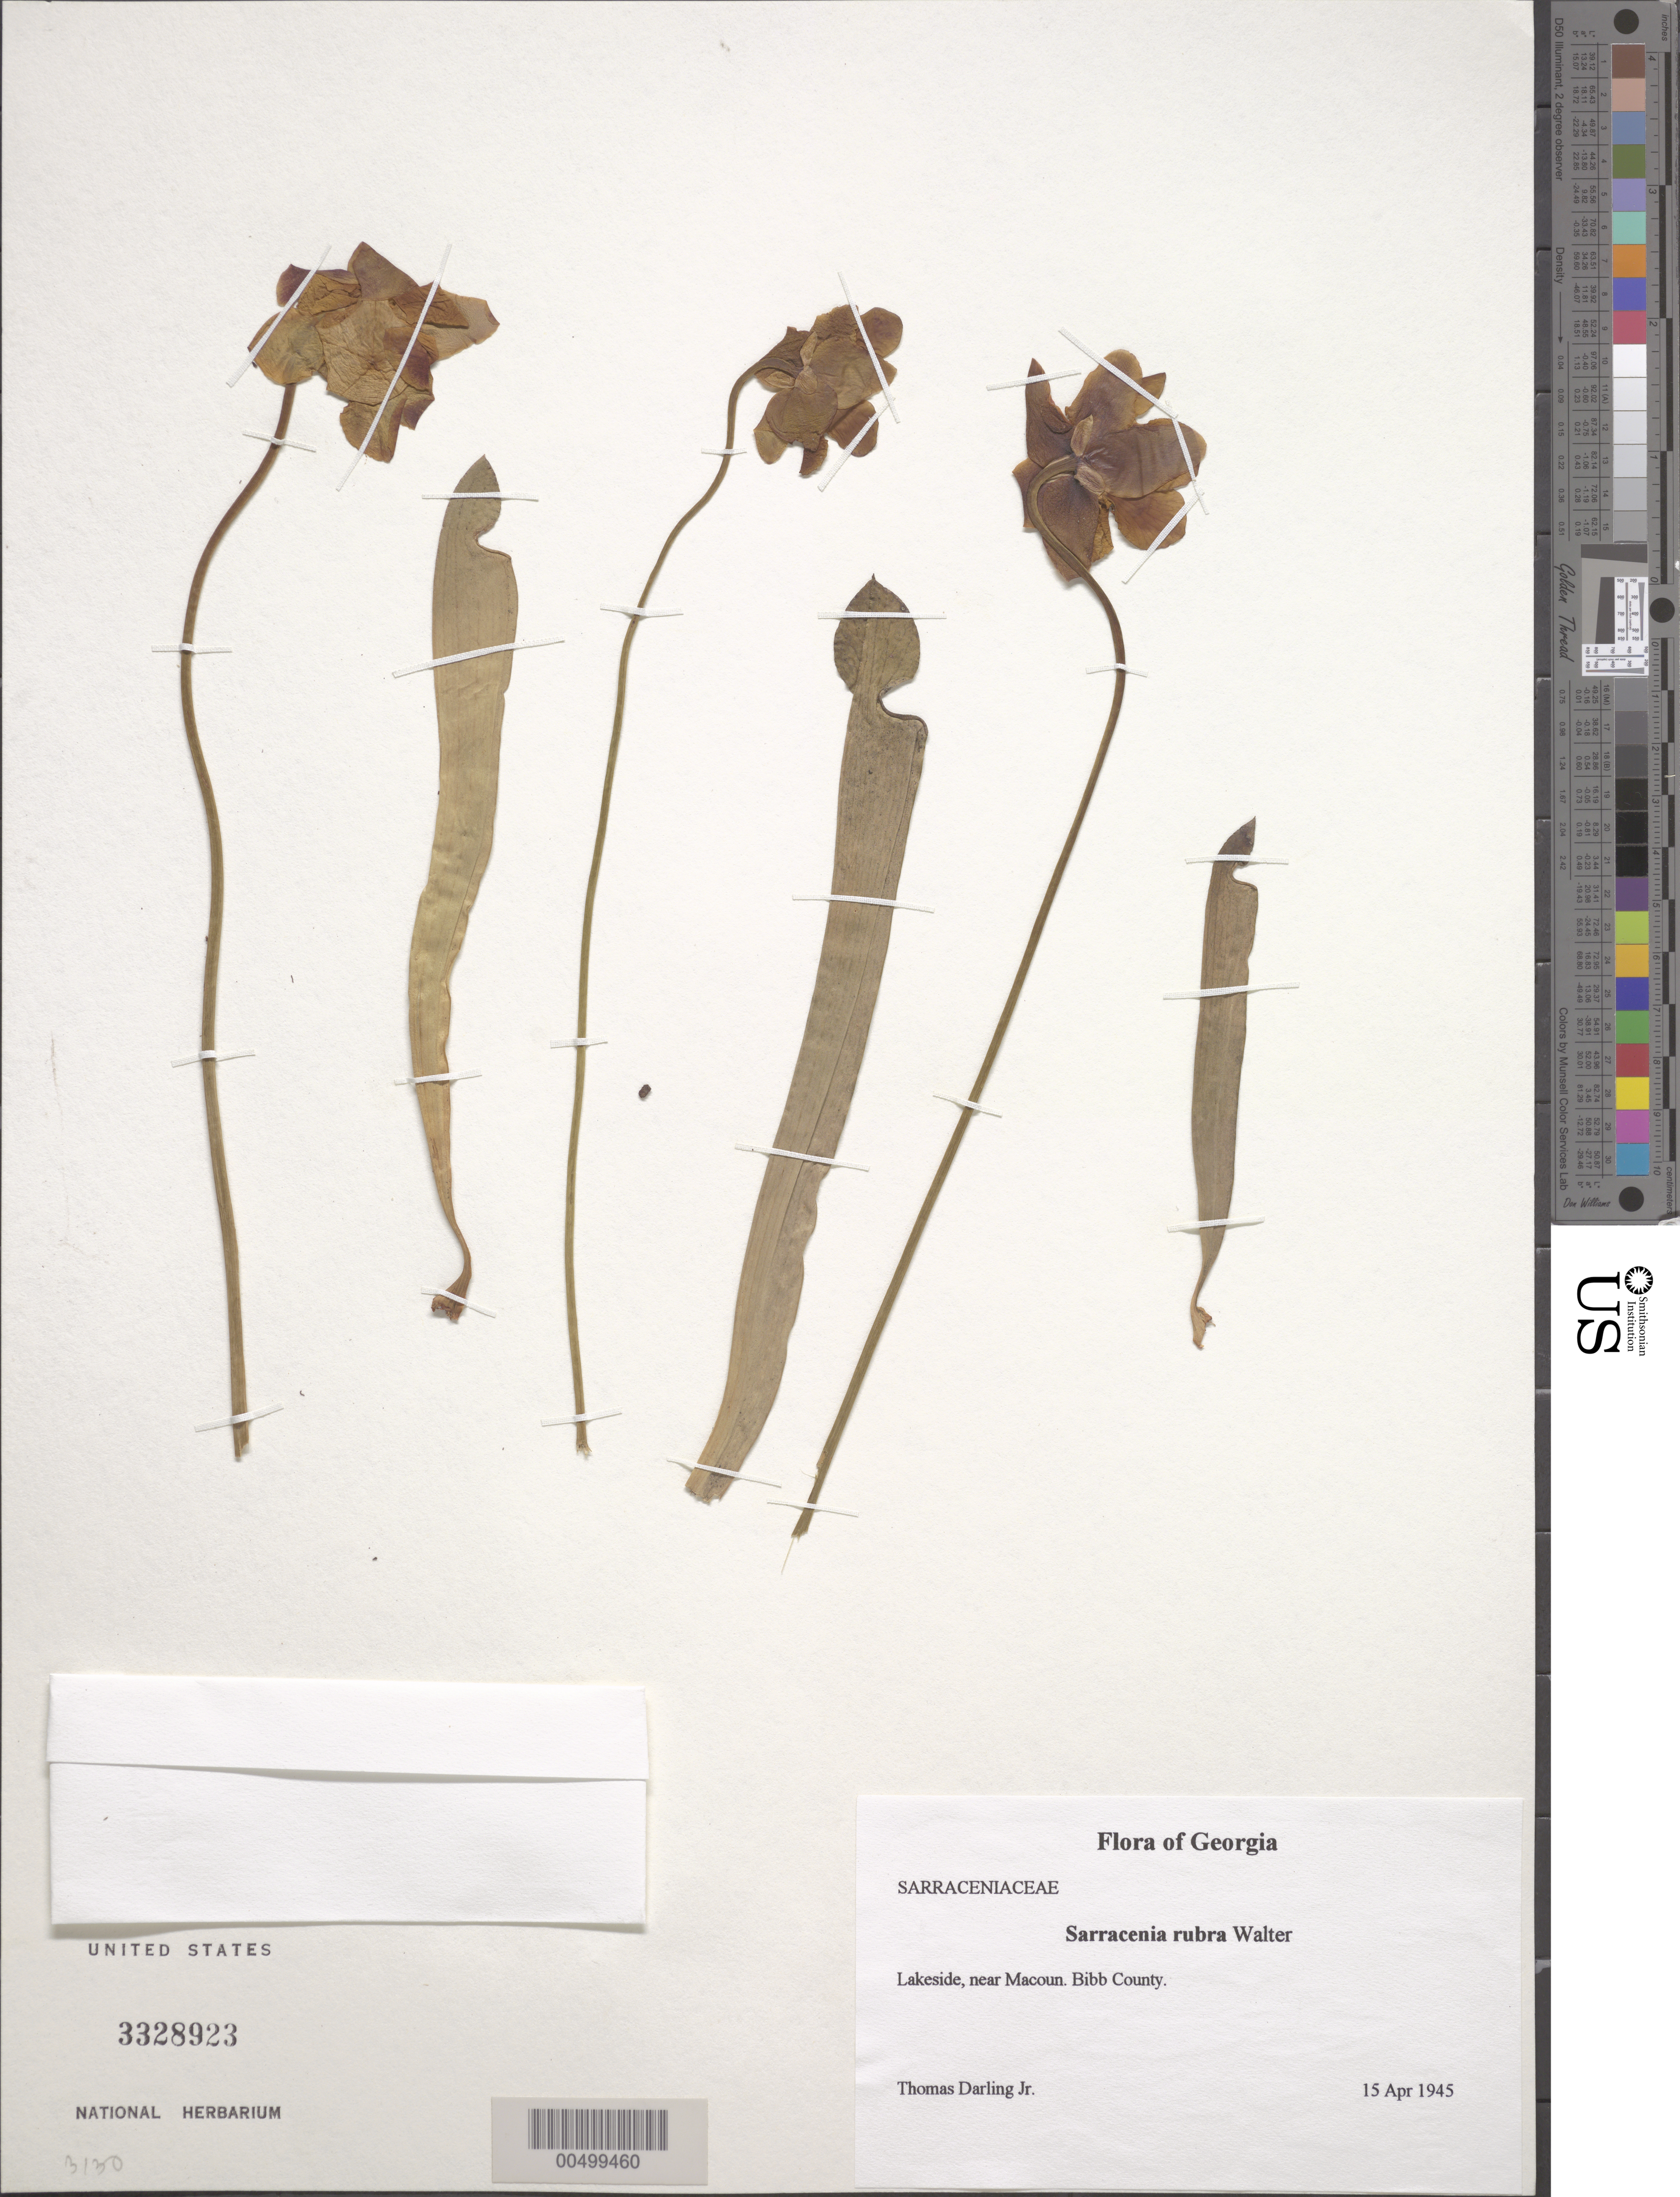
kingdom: Plantae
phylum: Tracheophyta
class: Magnoliopsida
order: Ericales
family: Sarraceniaceae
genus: Sarracenia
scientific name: Sarracenia rubra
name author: Walter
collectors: T. Darling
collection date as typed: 15 Apr 1945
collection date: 1945-04-15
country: United States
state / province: Georgia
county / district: Bibb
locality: Lakeside, near Macon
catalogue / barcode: US 3328923